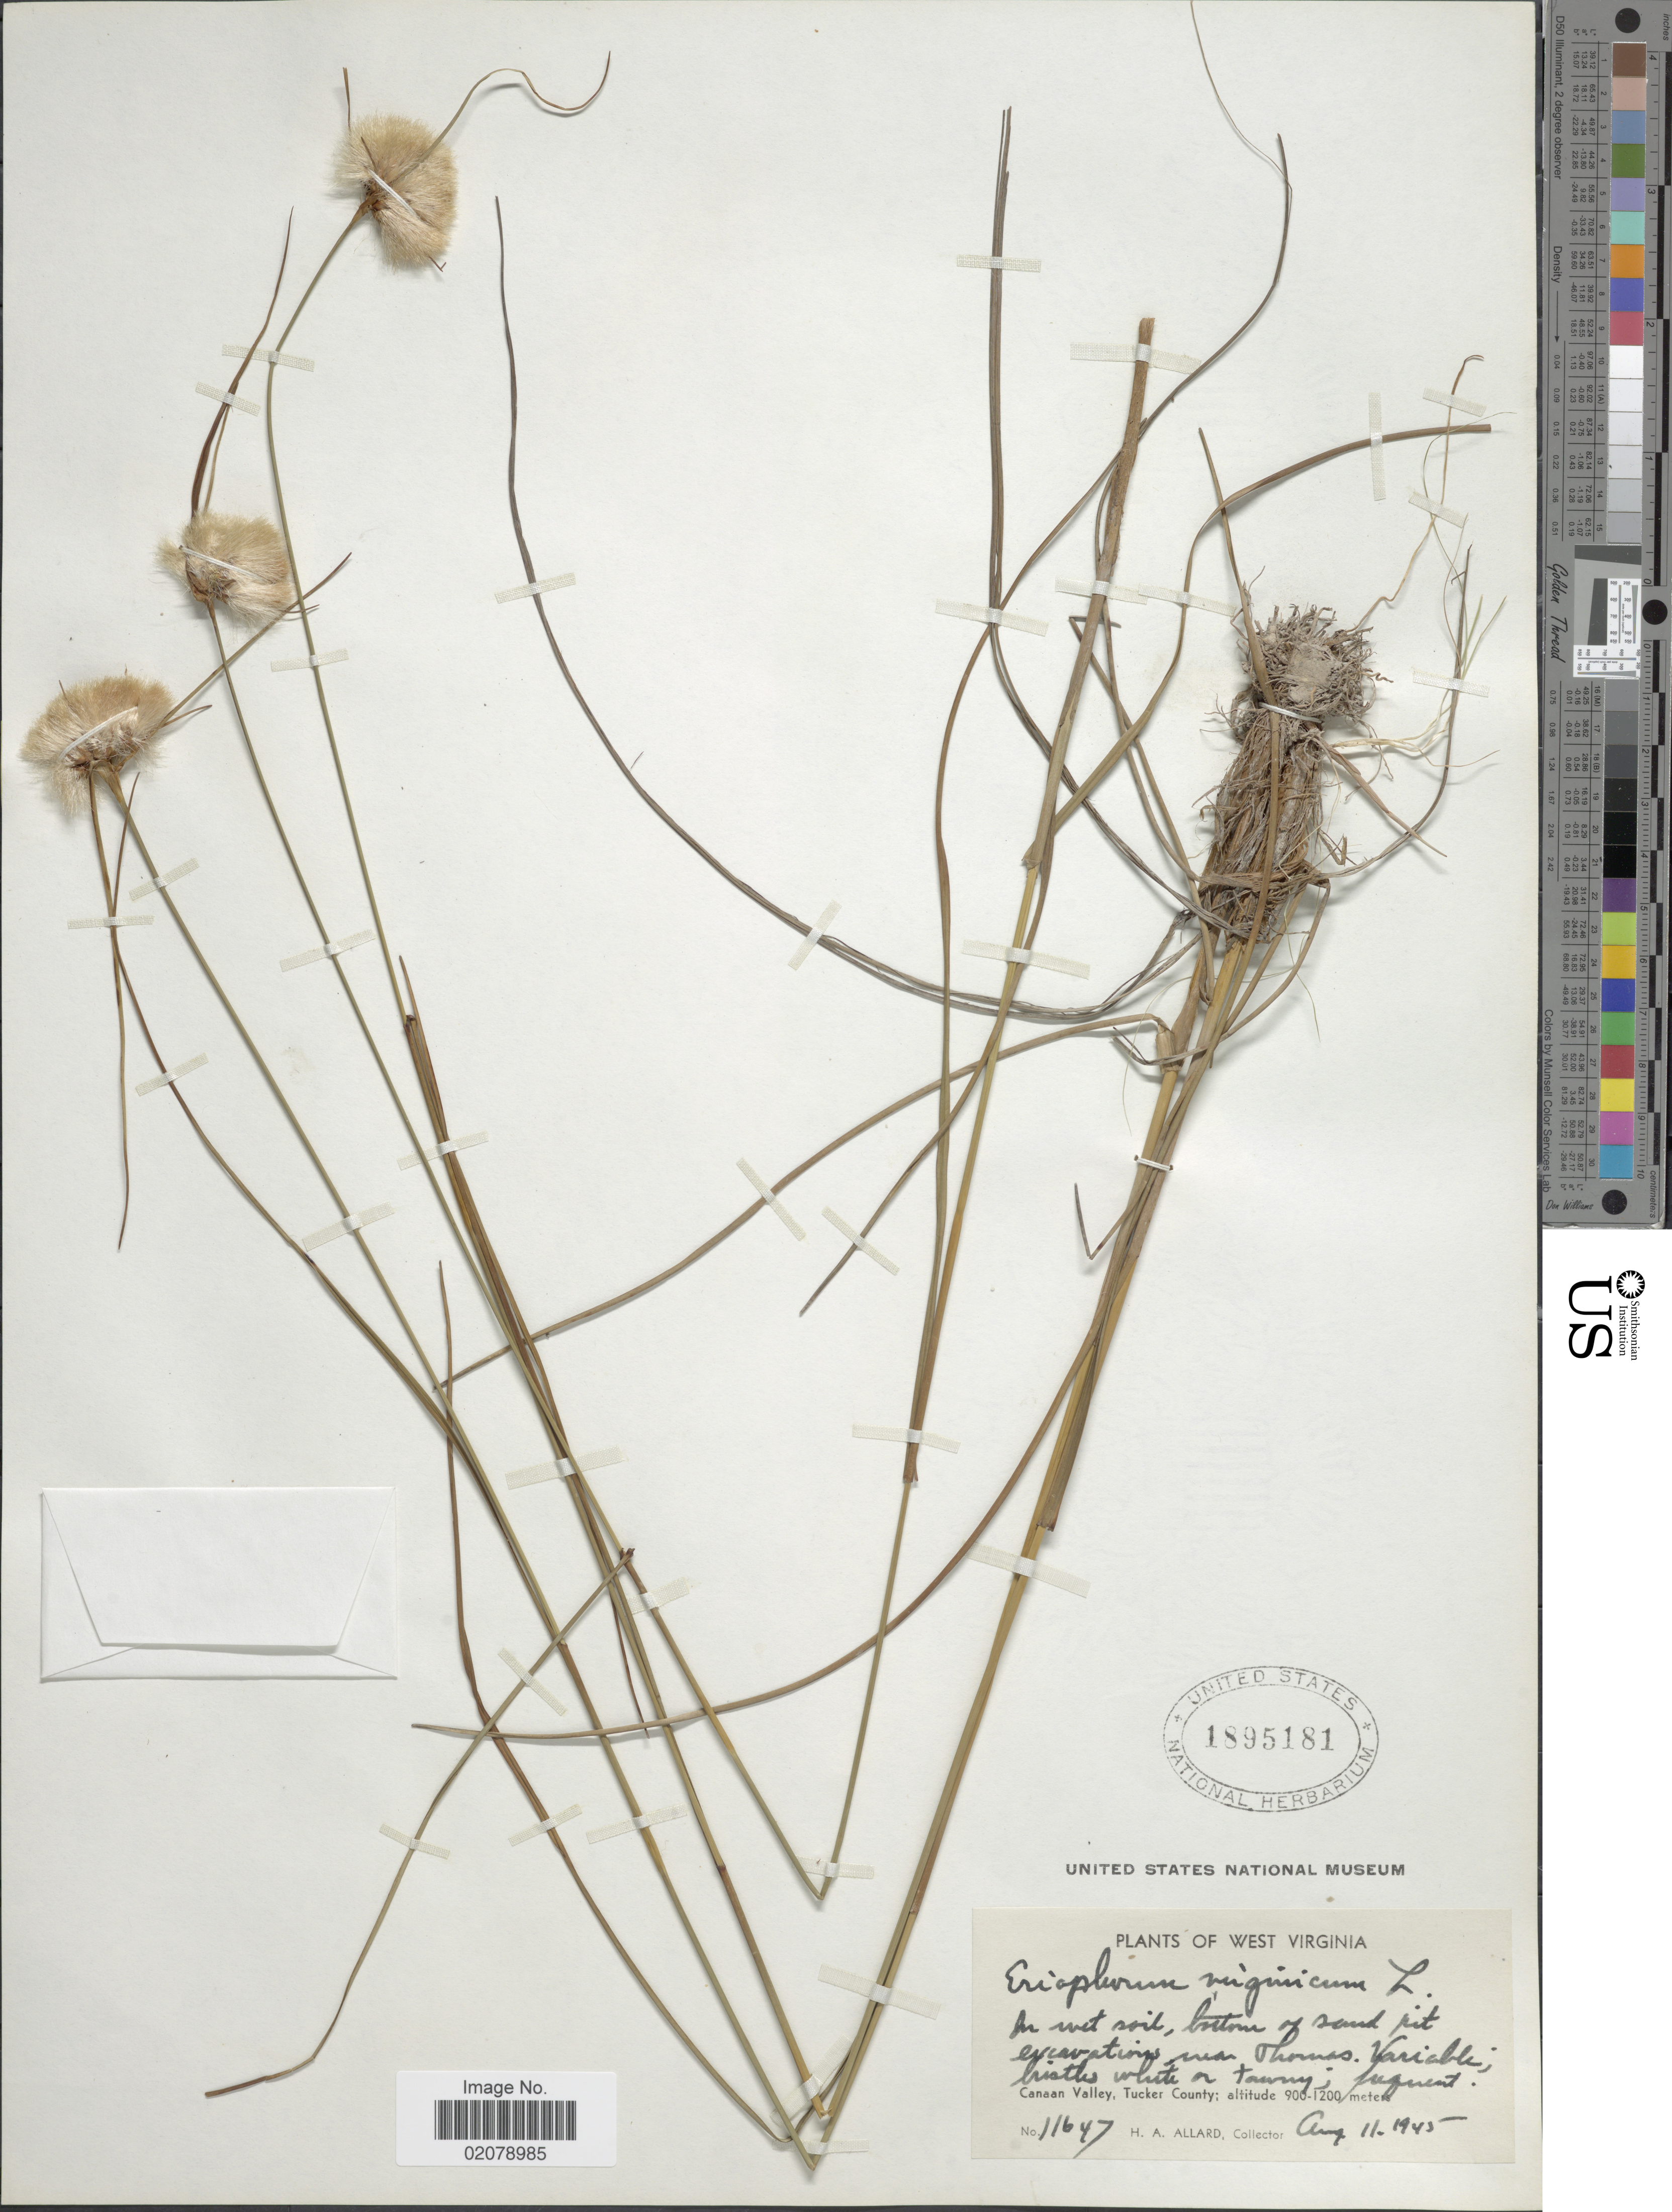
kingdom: Plantae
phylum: Tracheophyta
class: Liliopsida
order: Poales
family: Cyperaceae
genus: Eriophorum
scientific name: Eriophorum virginicum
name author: L.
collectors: H. A. Allard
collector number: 11647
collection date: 1945-08-11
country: United States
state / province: West Virginia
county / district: Tucker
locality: Canaan Valley, Tucker County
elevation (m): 900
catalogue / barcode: US 1895181